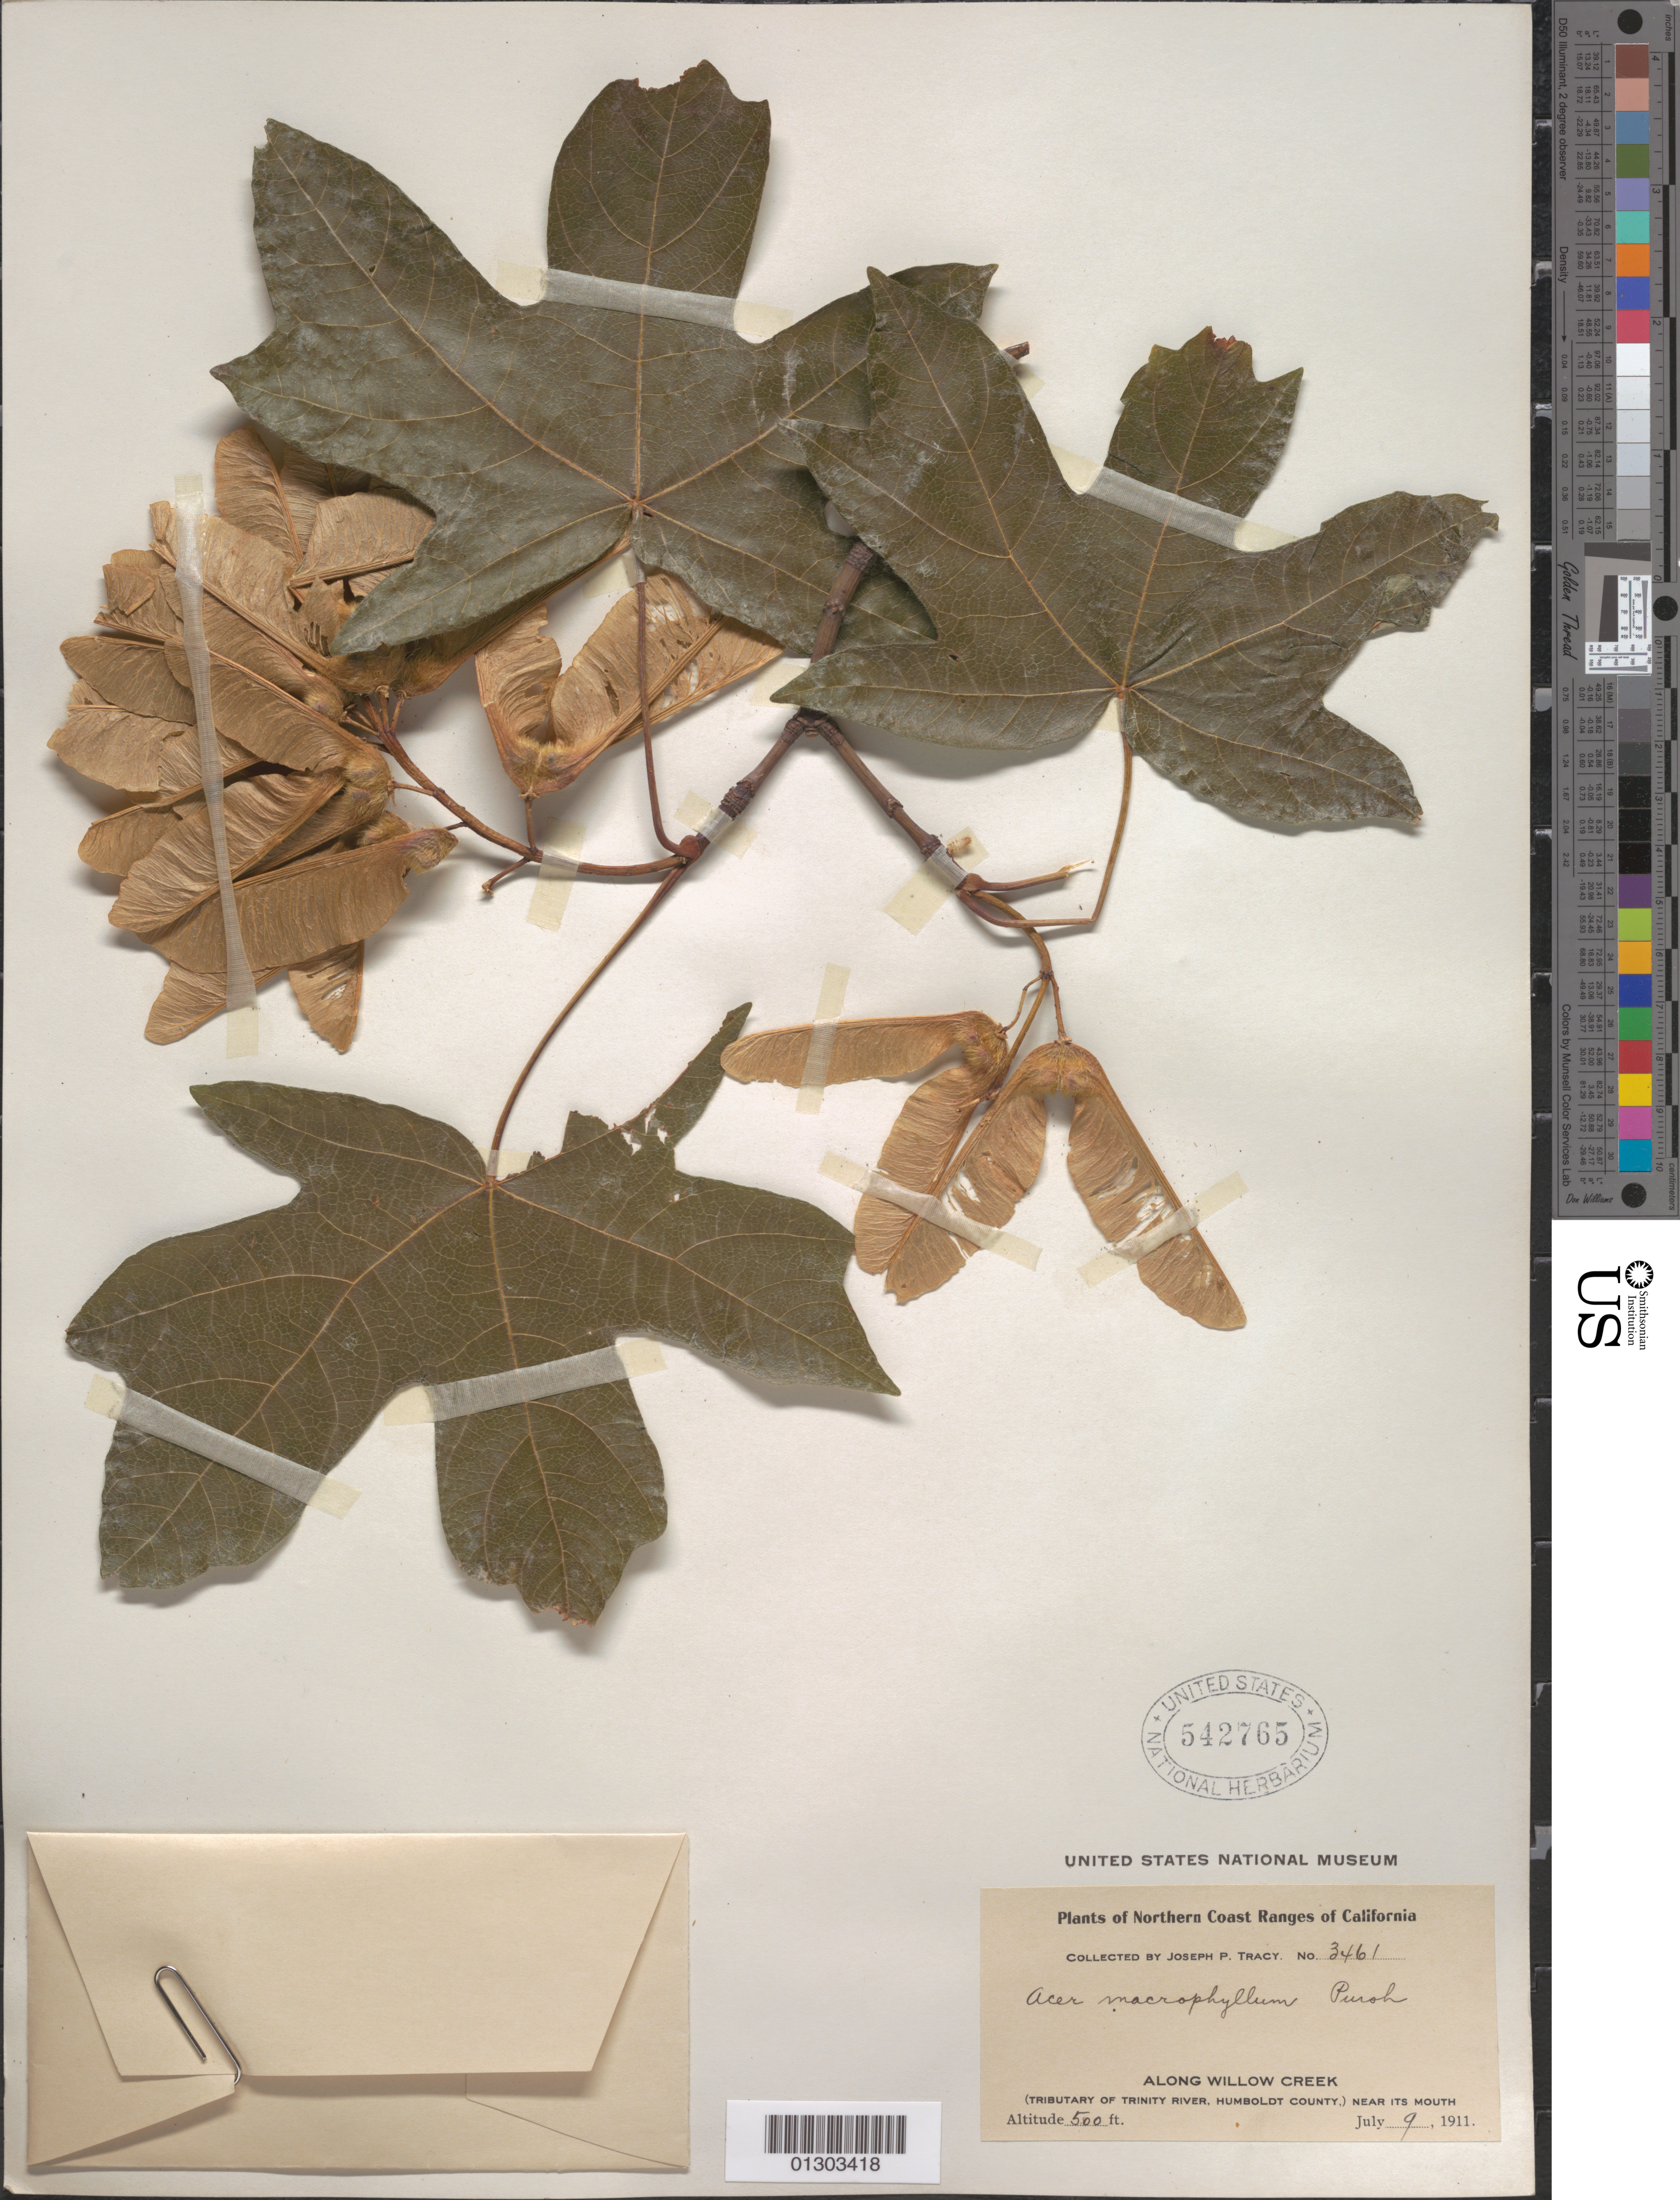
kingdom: Plantae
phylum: Tracheophyta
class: Magnoliopsida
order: Sapindales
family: Sapindaceae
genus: Acer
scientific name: Acer macrophyllum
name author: Pursh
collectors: J. Tracy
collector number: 3461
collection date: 1911-07-09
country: United States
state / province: California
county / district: Humboldt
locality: Humboldt County, along Willow Creek (tributary of Trinity River, Humboldt County).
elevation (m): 152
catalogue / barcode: US 542765